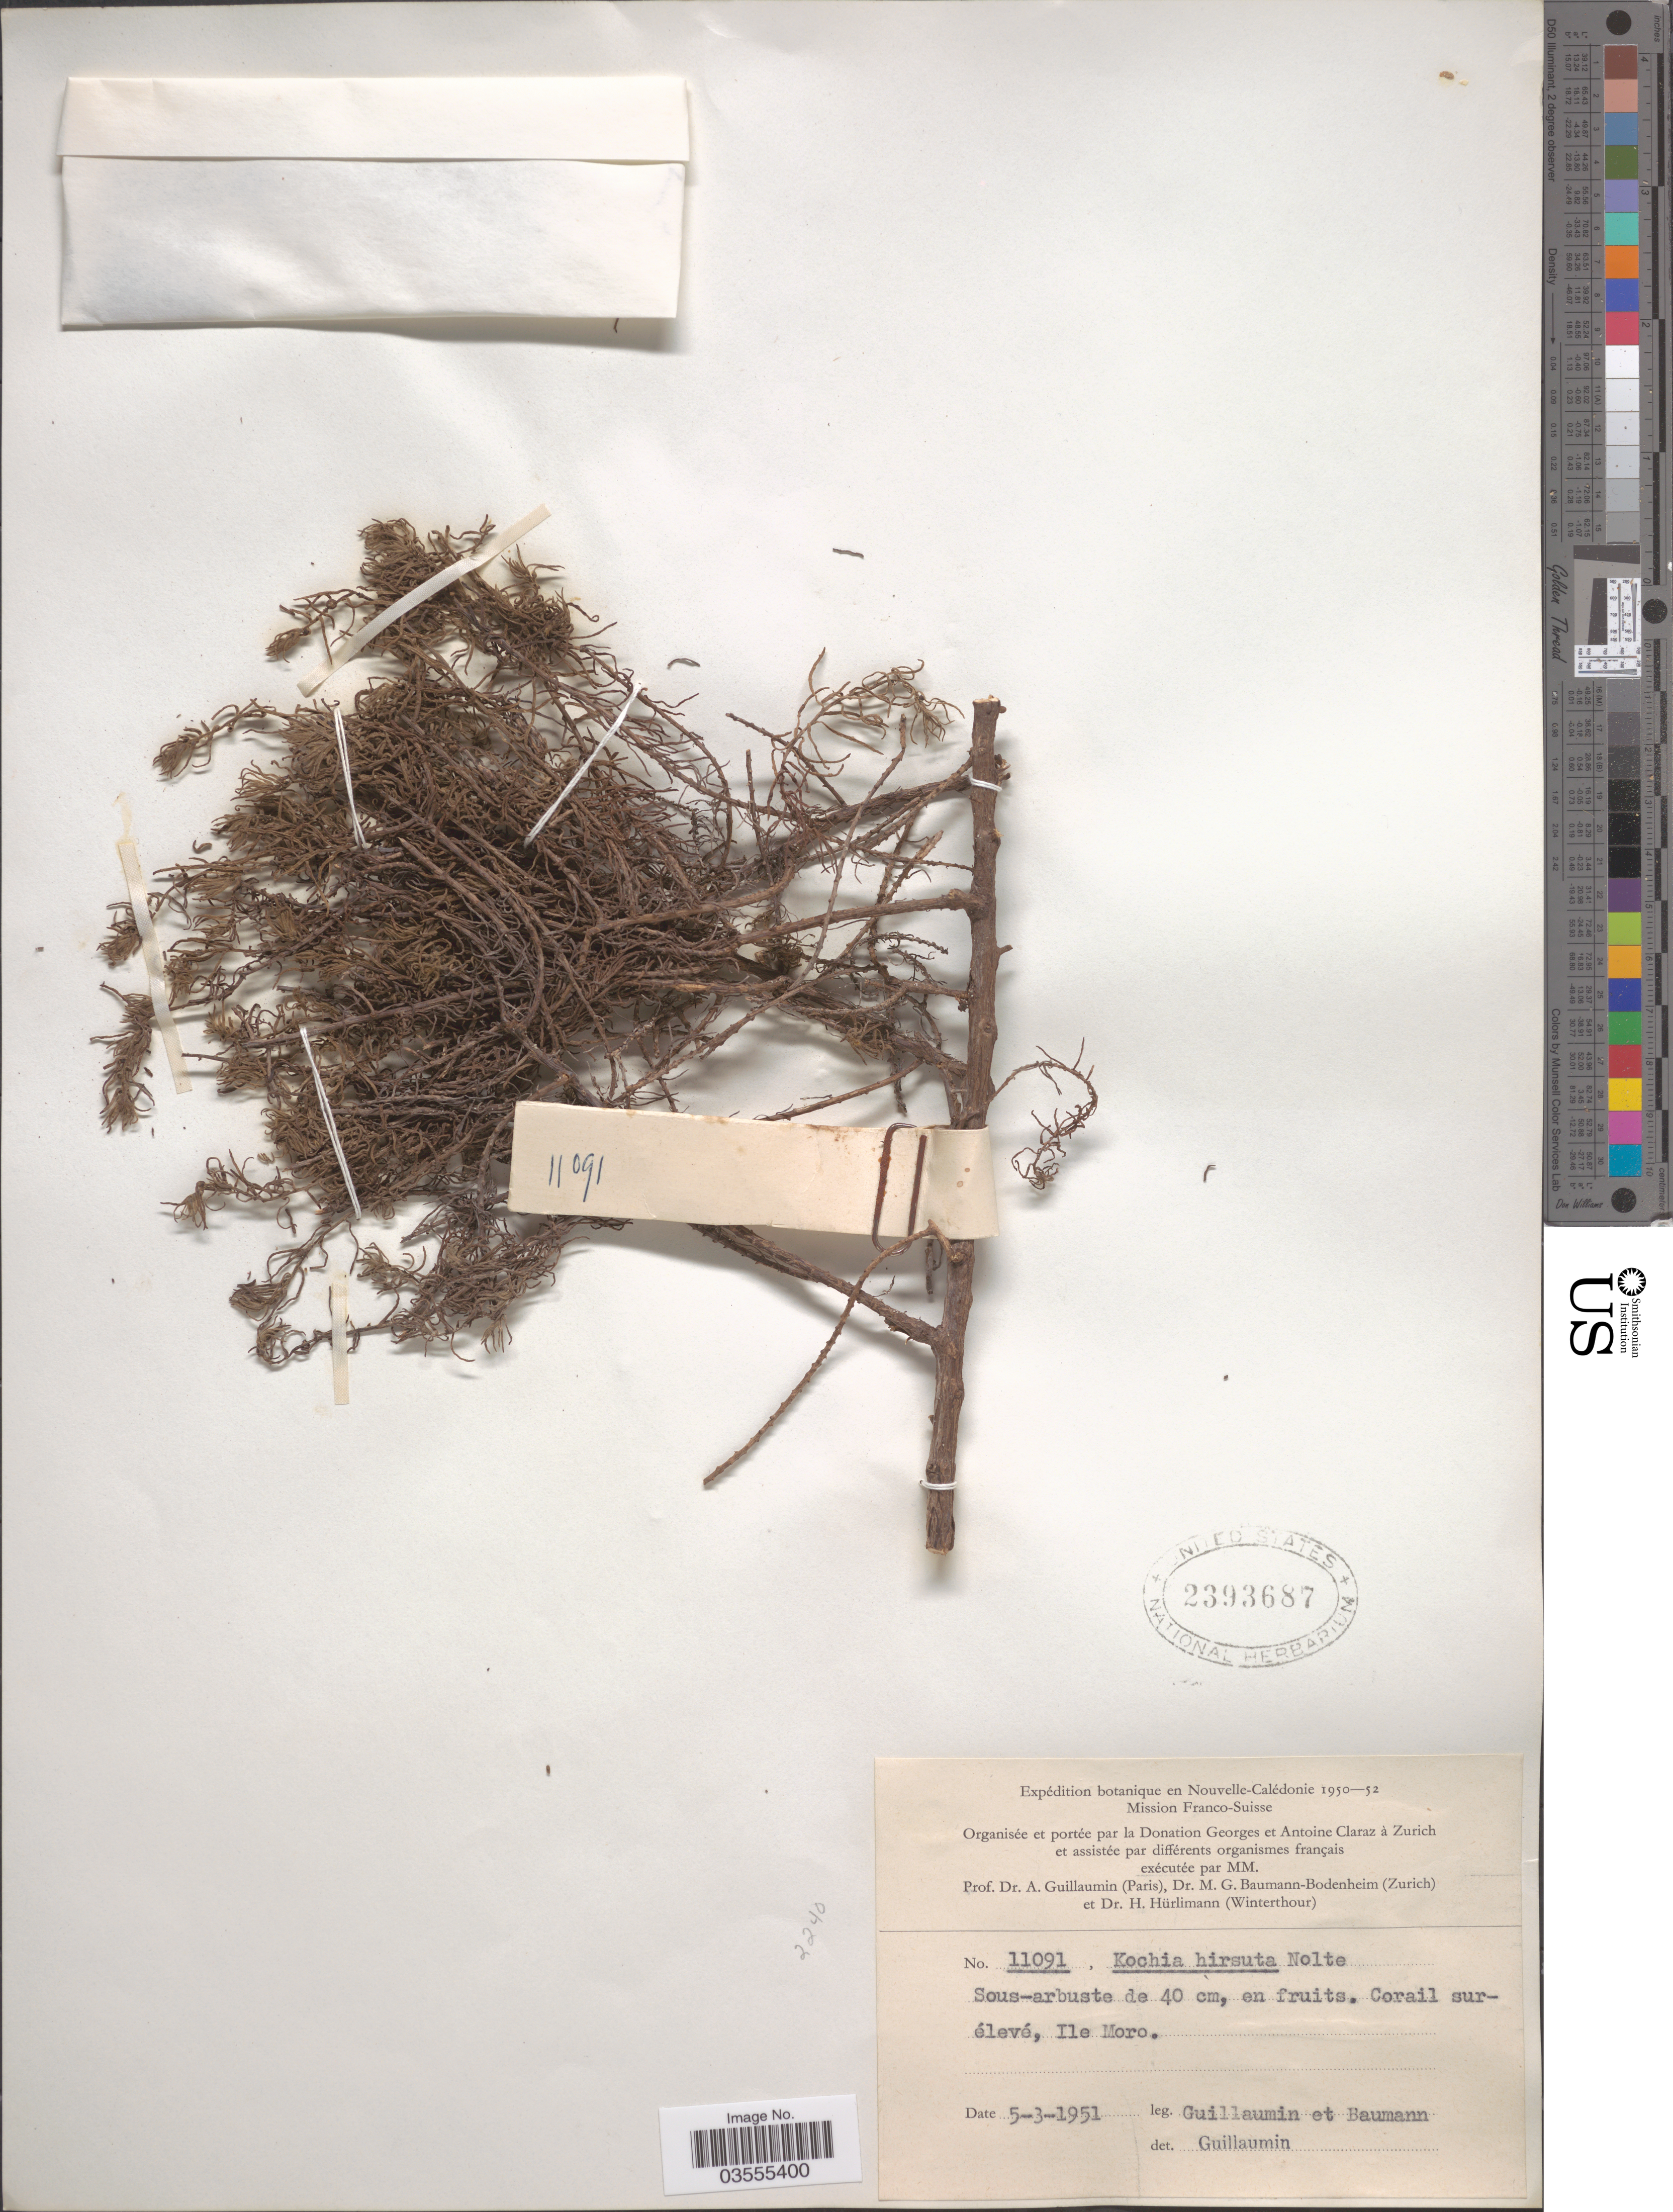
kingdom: Plantae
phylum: Tracheophyta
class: Magnoliopsida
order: Caryophyllales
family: Amaranthaceae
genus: Enchylaena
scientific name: Enchylaena tomentosa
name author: R. Br.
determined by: Strong, Mark T., (BOT), Smithsonian Institution - National Museum of Natural History (UNITED STATES)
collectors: A. Guillaumin & M. G. Baumann-Bodenheim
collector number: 11091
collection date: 1951-03-05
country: New Caledonia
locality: Ile Moro.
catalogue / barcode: US 2393687